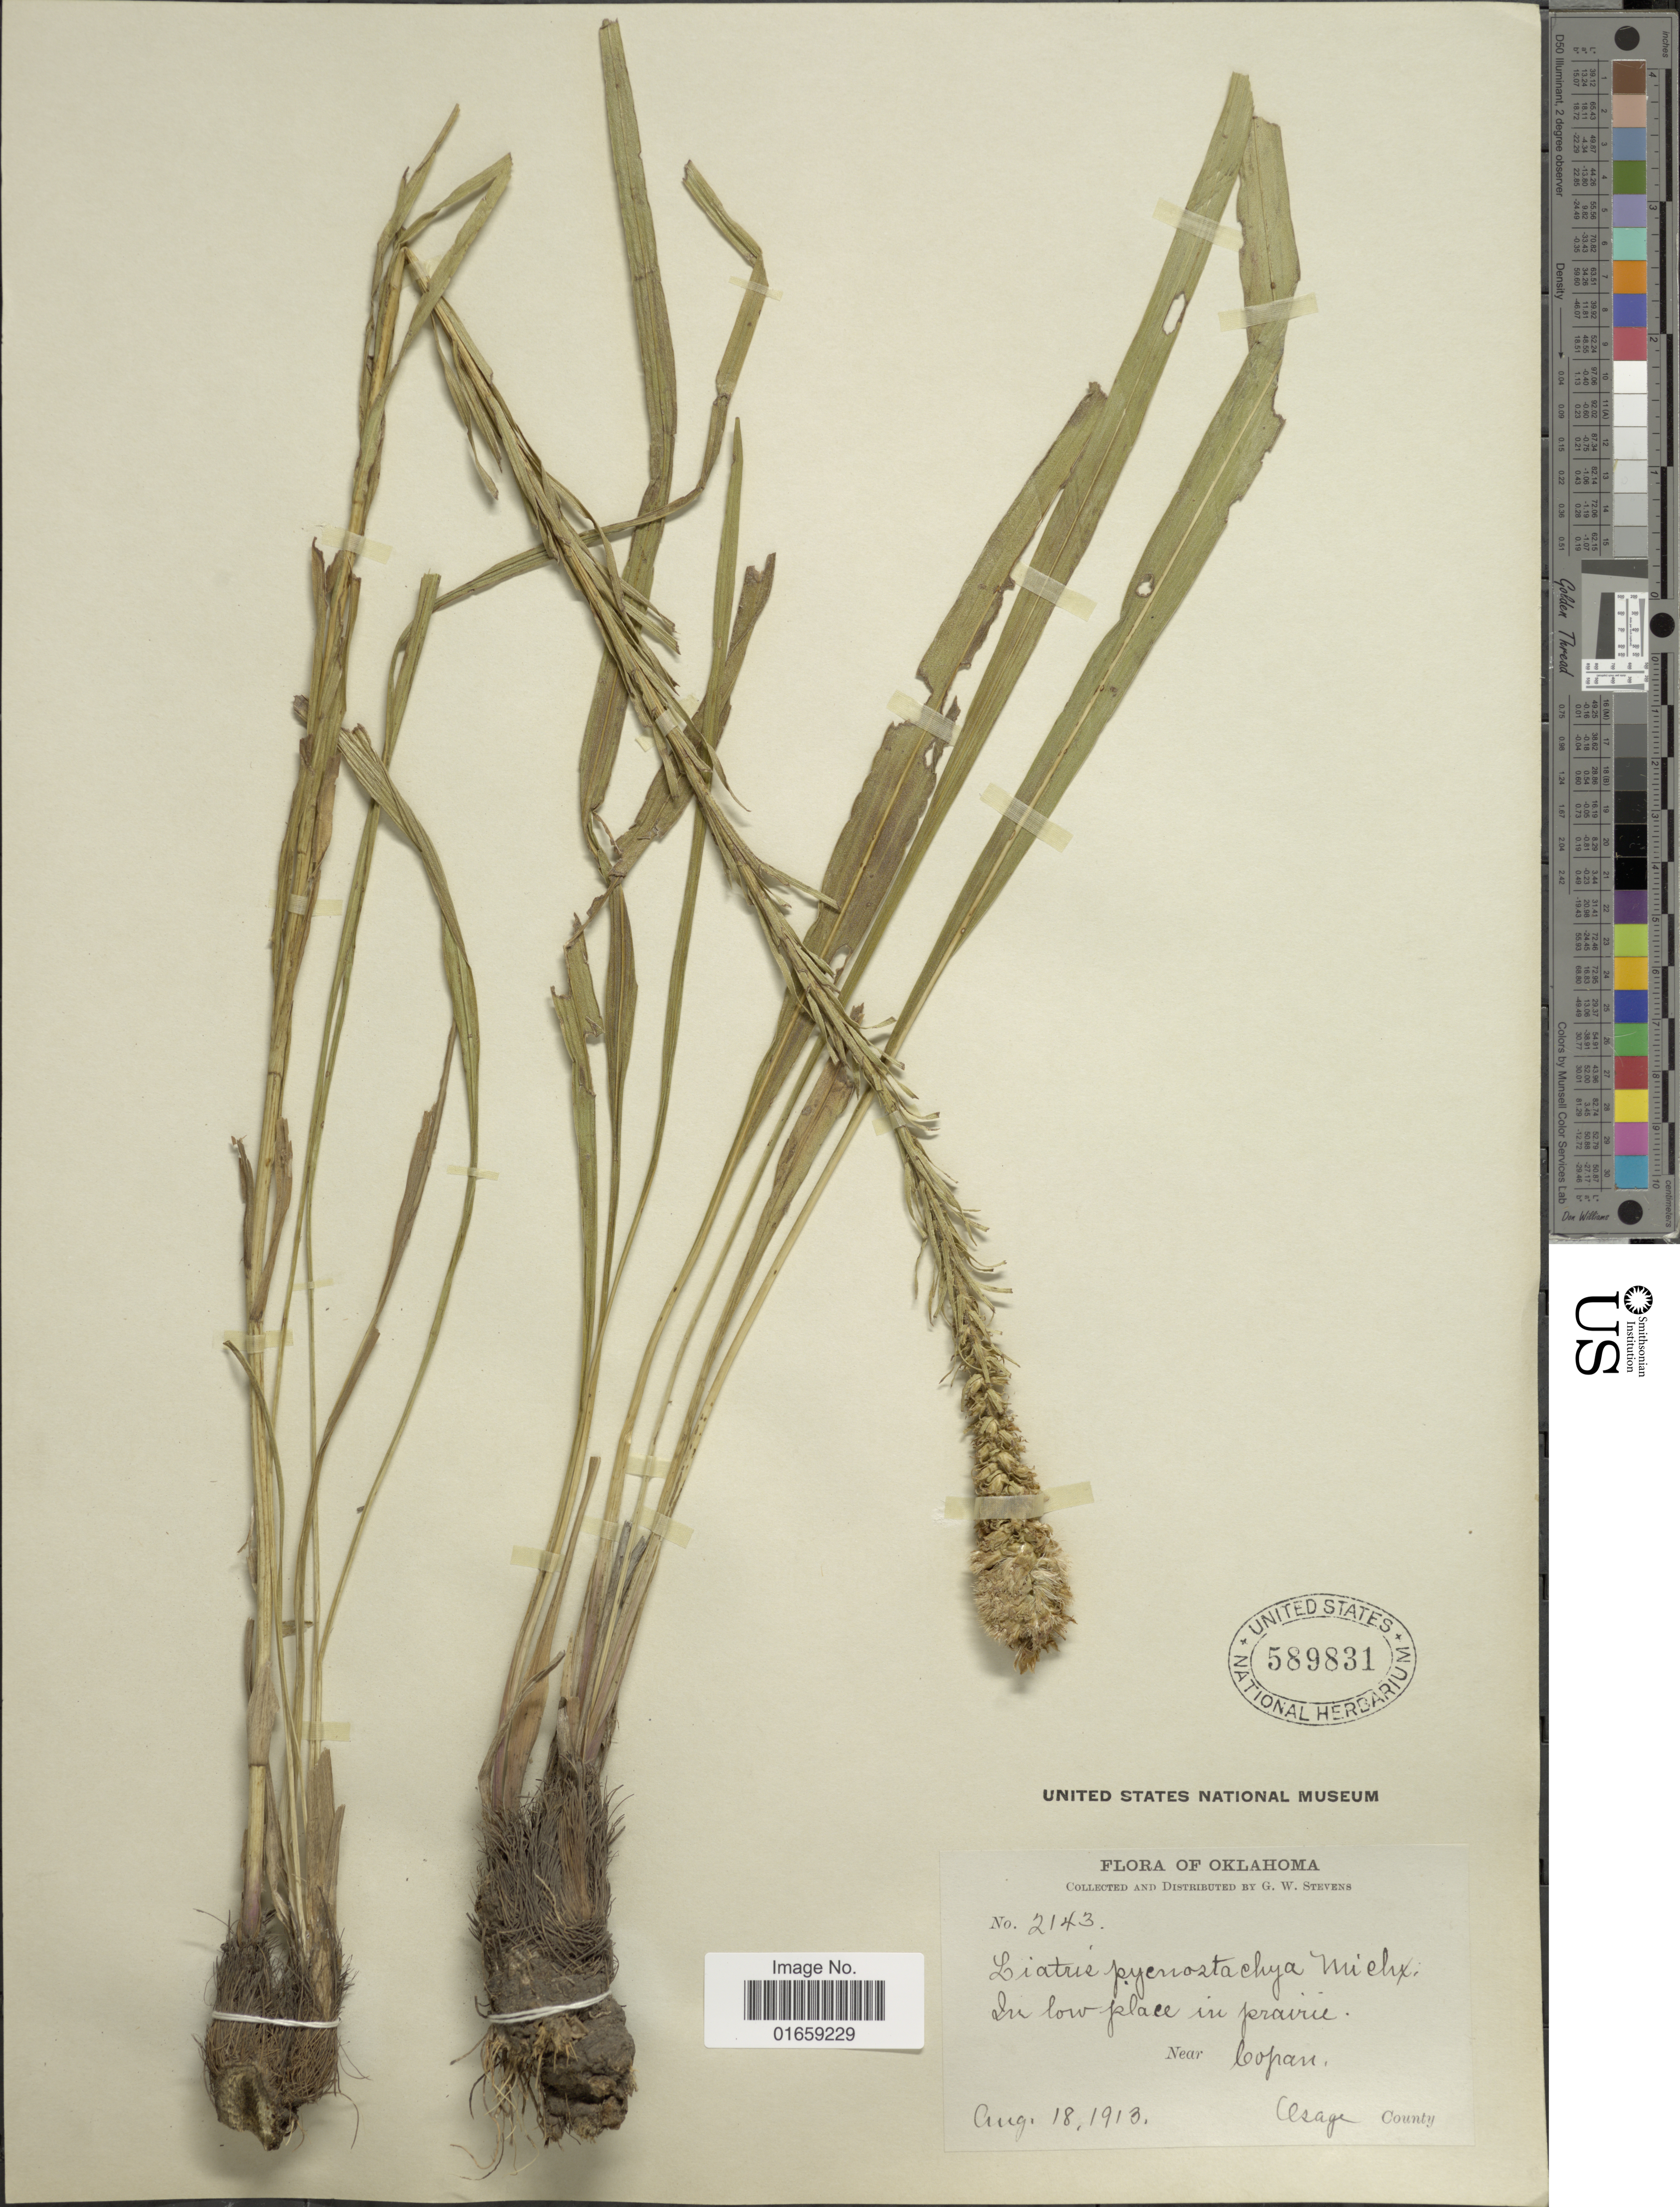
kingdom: Plantae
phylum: Tracheophyta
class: Magnoliopsida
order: Asterales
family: Asteraceae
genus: Liatris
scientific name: Liatris pycnostachya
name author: Michx.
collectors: G. W. Stevens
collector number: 2143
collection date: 1913-08-18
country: United States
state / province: Oklahoma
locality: In low place in prairire, near bopan, Cesage County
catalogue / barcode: US 589831